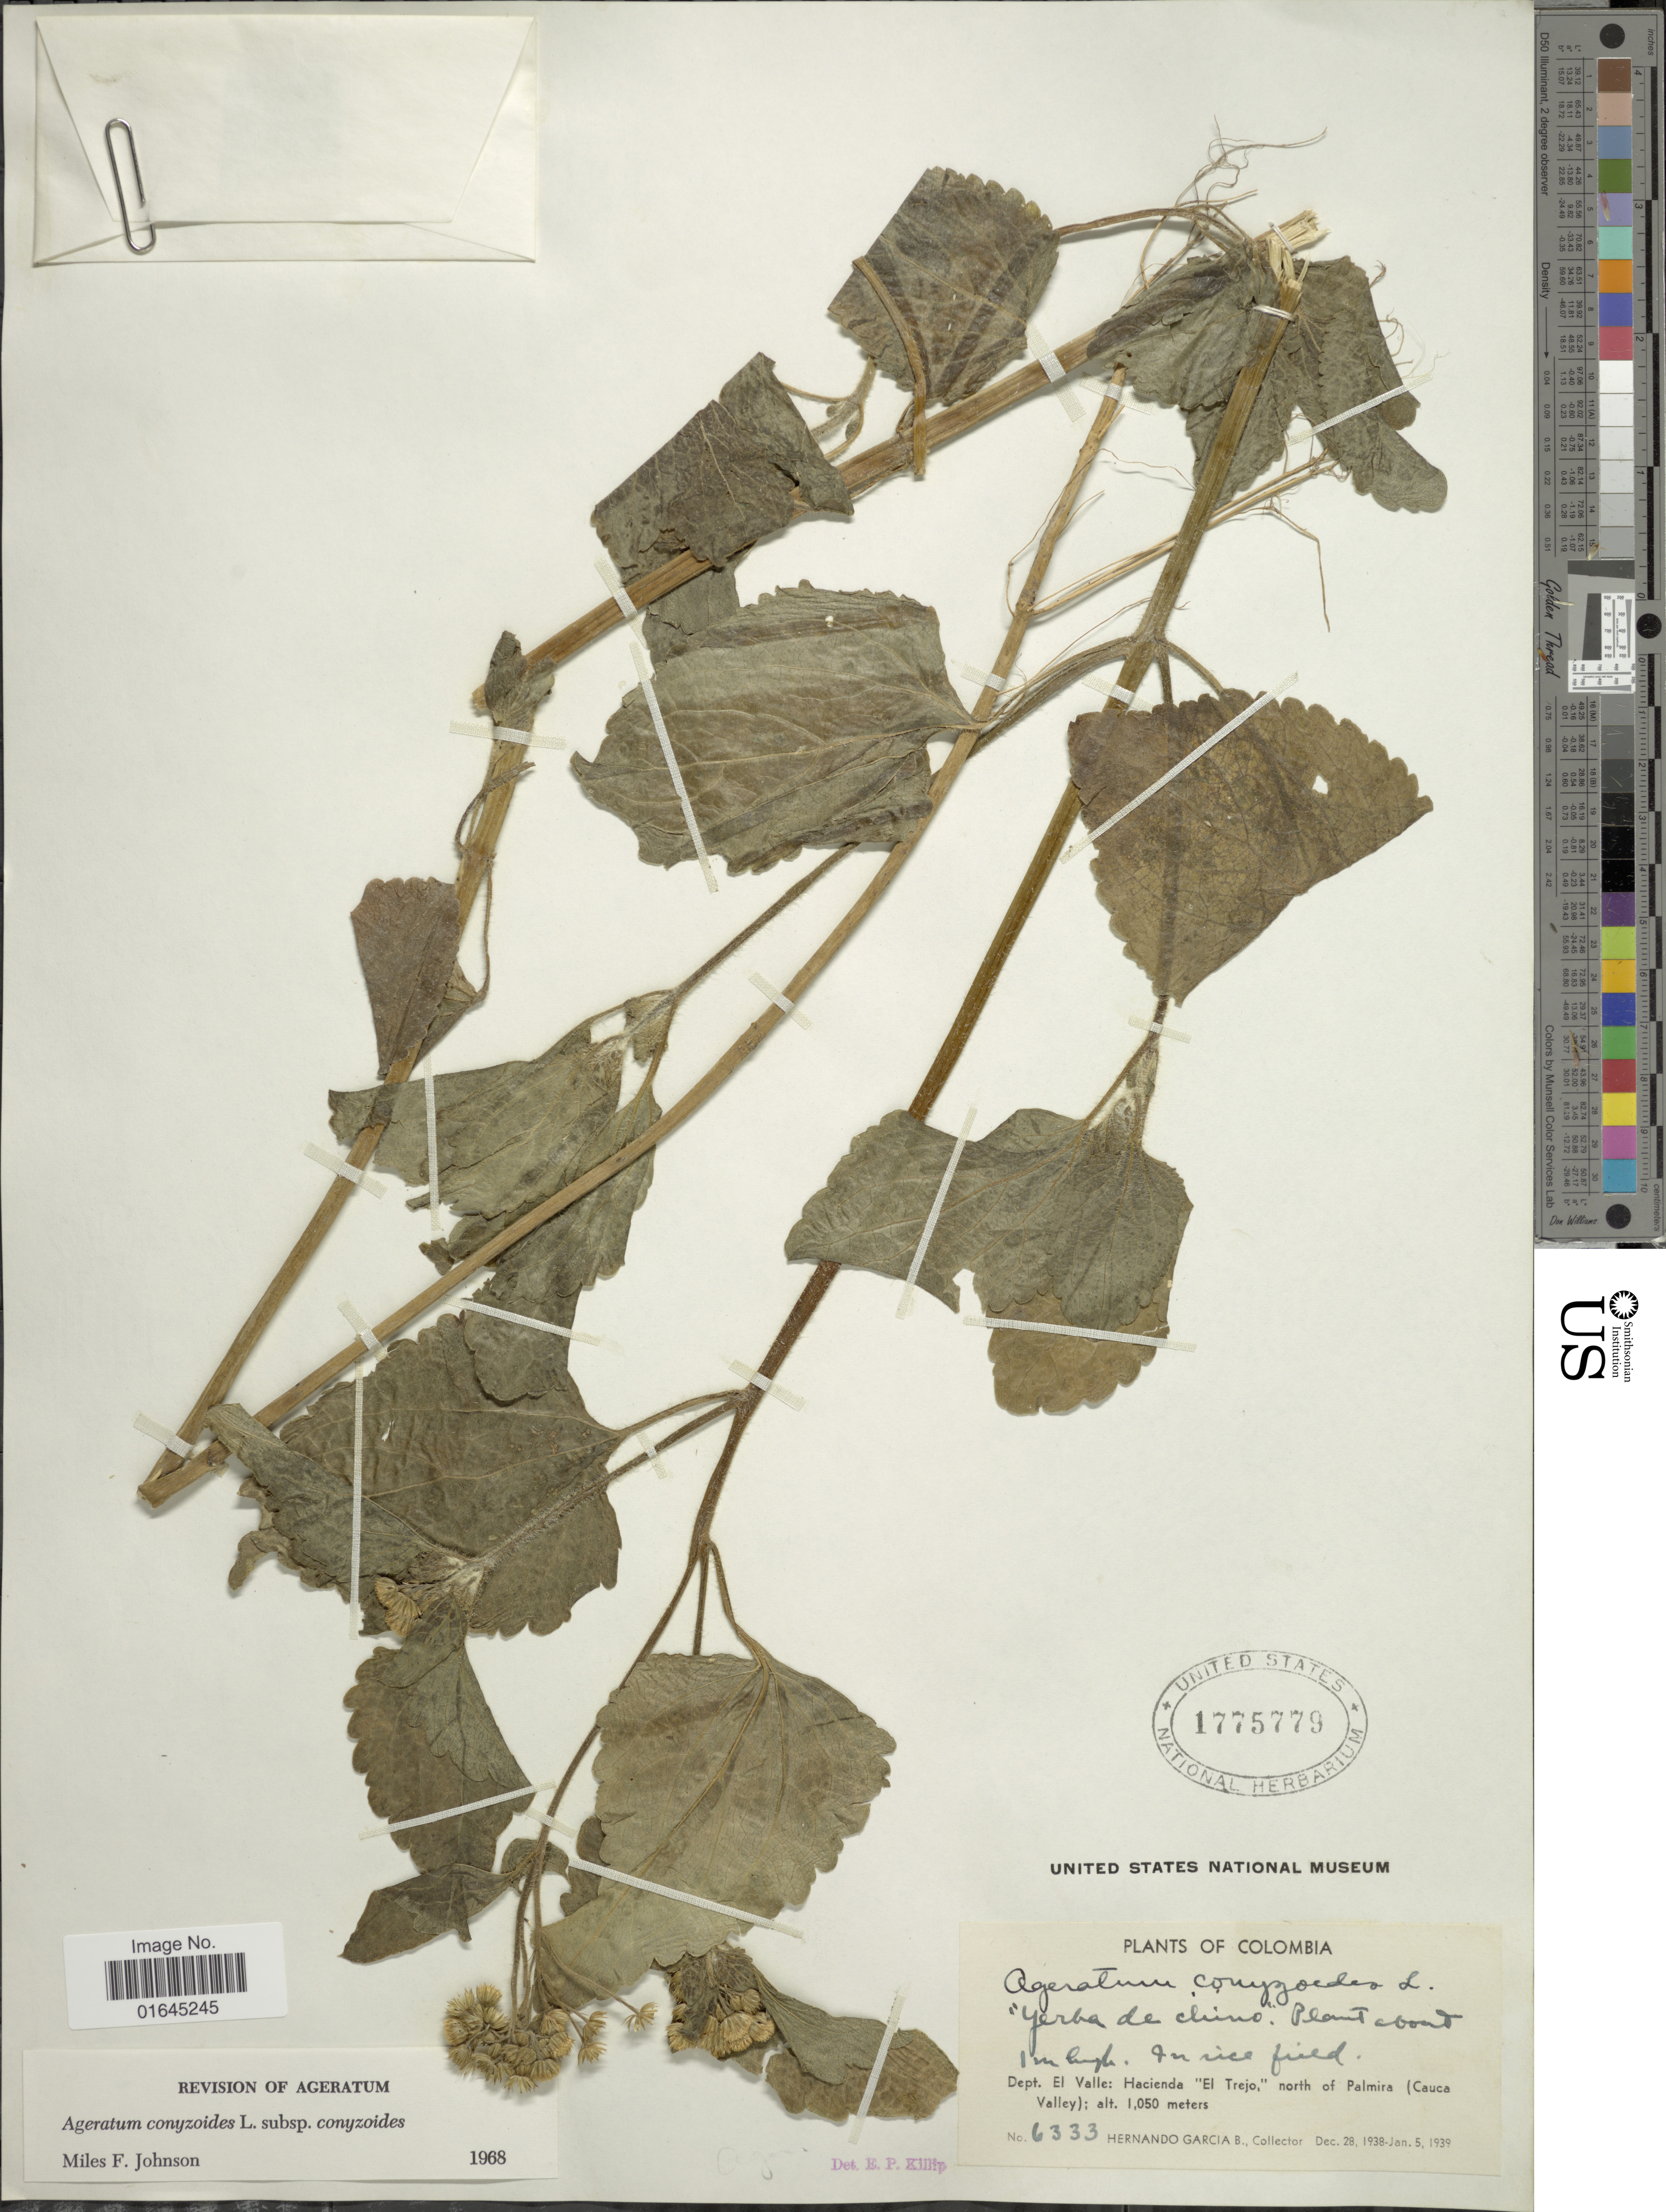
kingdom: Plantae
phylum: Tracheophyta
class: Magnoliopsida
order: Asterales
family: Asteraceae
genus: Ageratum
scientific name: Ageratum conyzoides subsp. conyzoides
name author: L.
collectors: H. García Barriga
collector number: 6333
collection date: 1938-12-28/1939-01-05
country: Colombia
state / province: Valle del Cauca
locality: Dept. El Valle: hacienda "El Trejo" north of Palmira (Cauca Valley).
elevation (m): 1050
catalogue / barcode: US 1775779